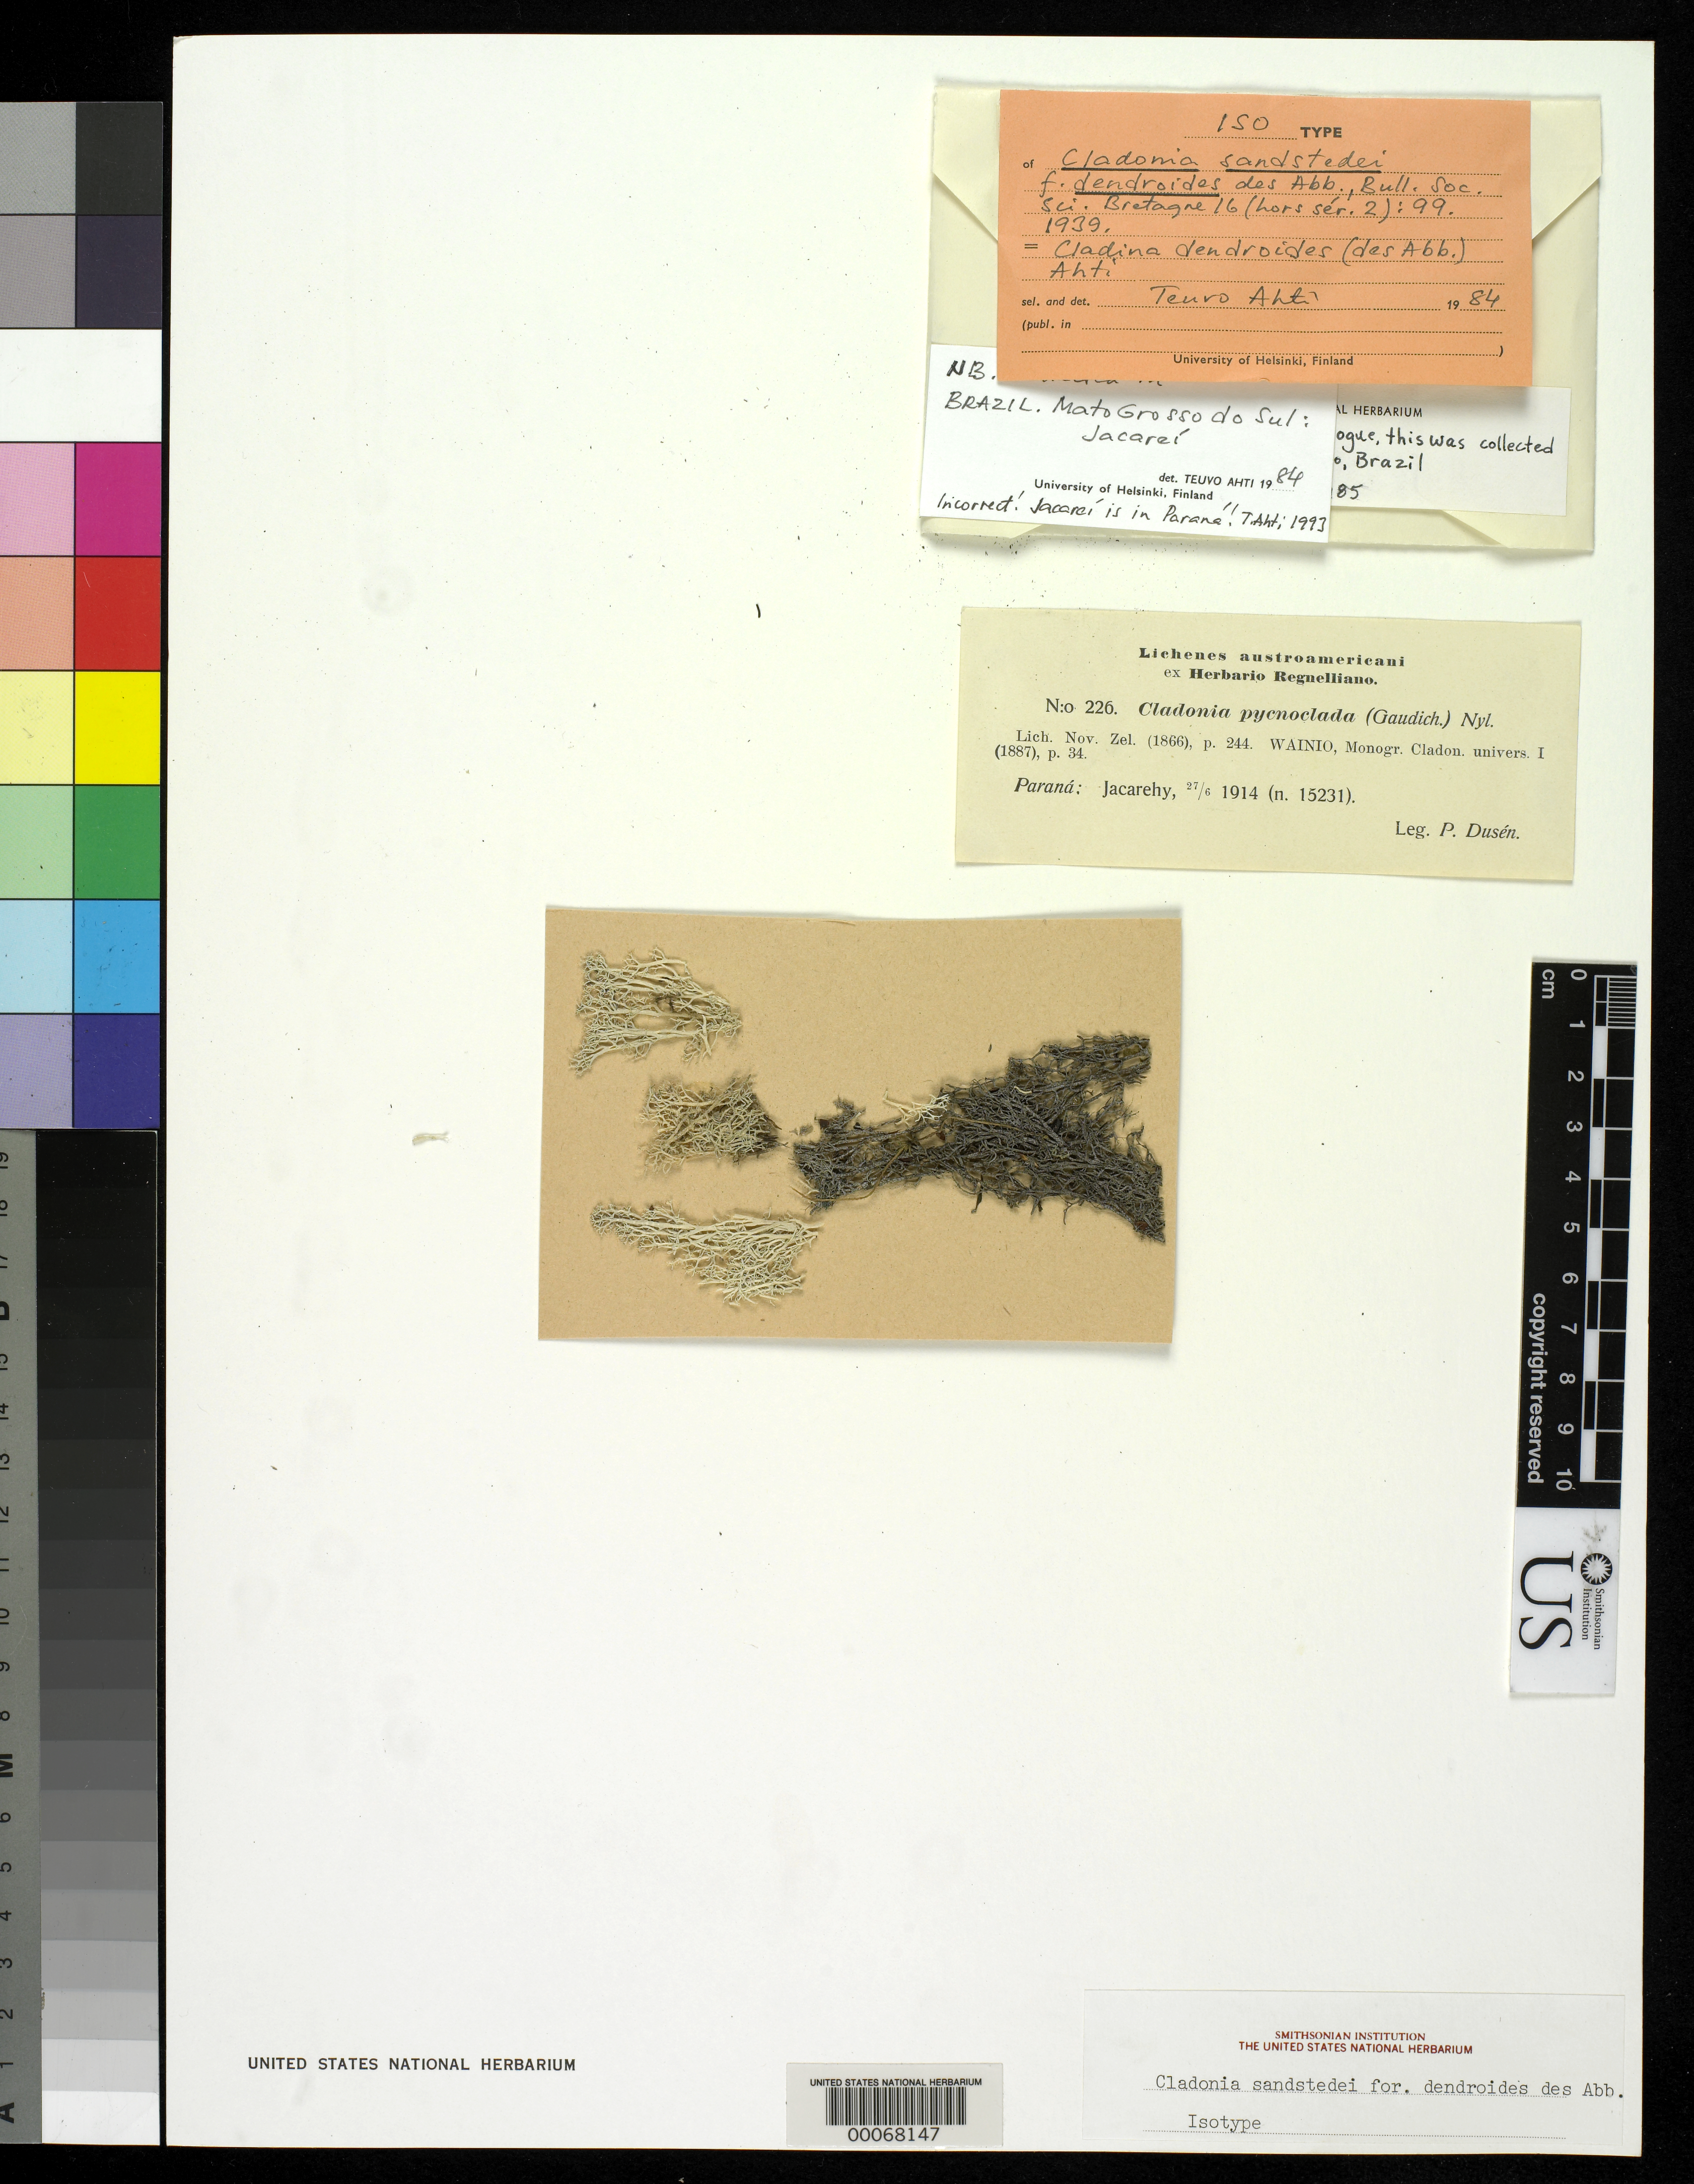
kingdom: Fungi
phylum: Ascomycota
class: Lecanoromycetes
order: Lecanorales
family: Cladoniaceae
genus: Cladonia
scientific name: Cladonia sandstedei f. dendroides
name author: Abbayes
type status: Isolectotype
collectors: P. Dusén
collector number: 15231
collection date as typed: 27 Jun 1914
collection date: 1914-06-27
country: Brazil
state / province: Paraná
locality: Jacarei.